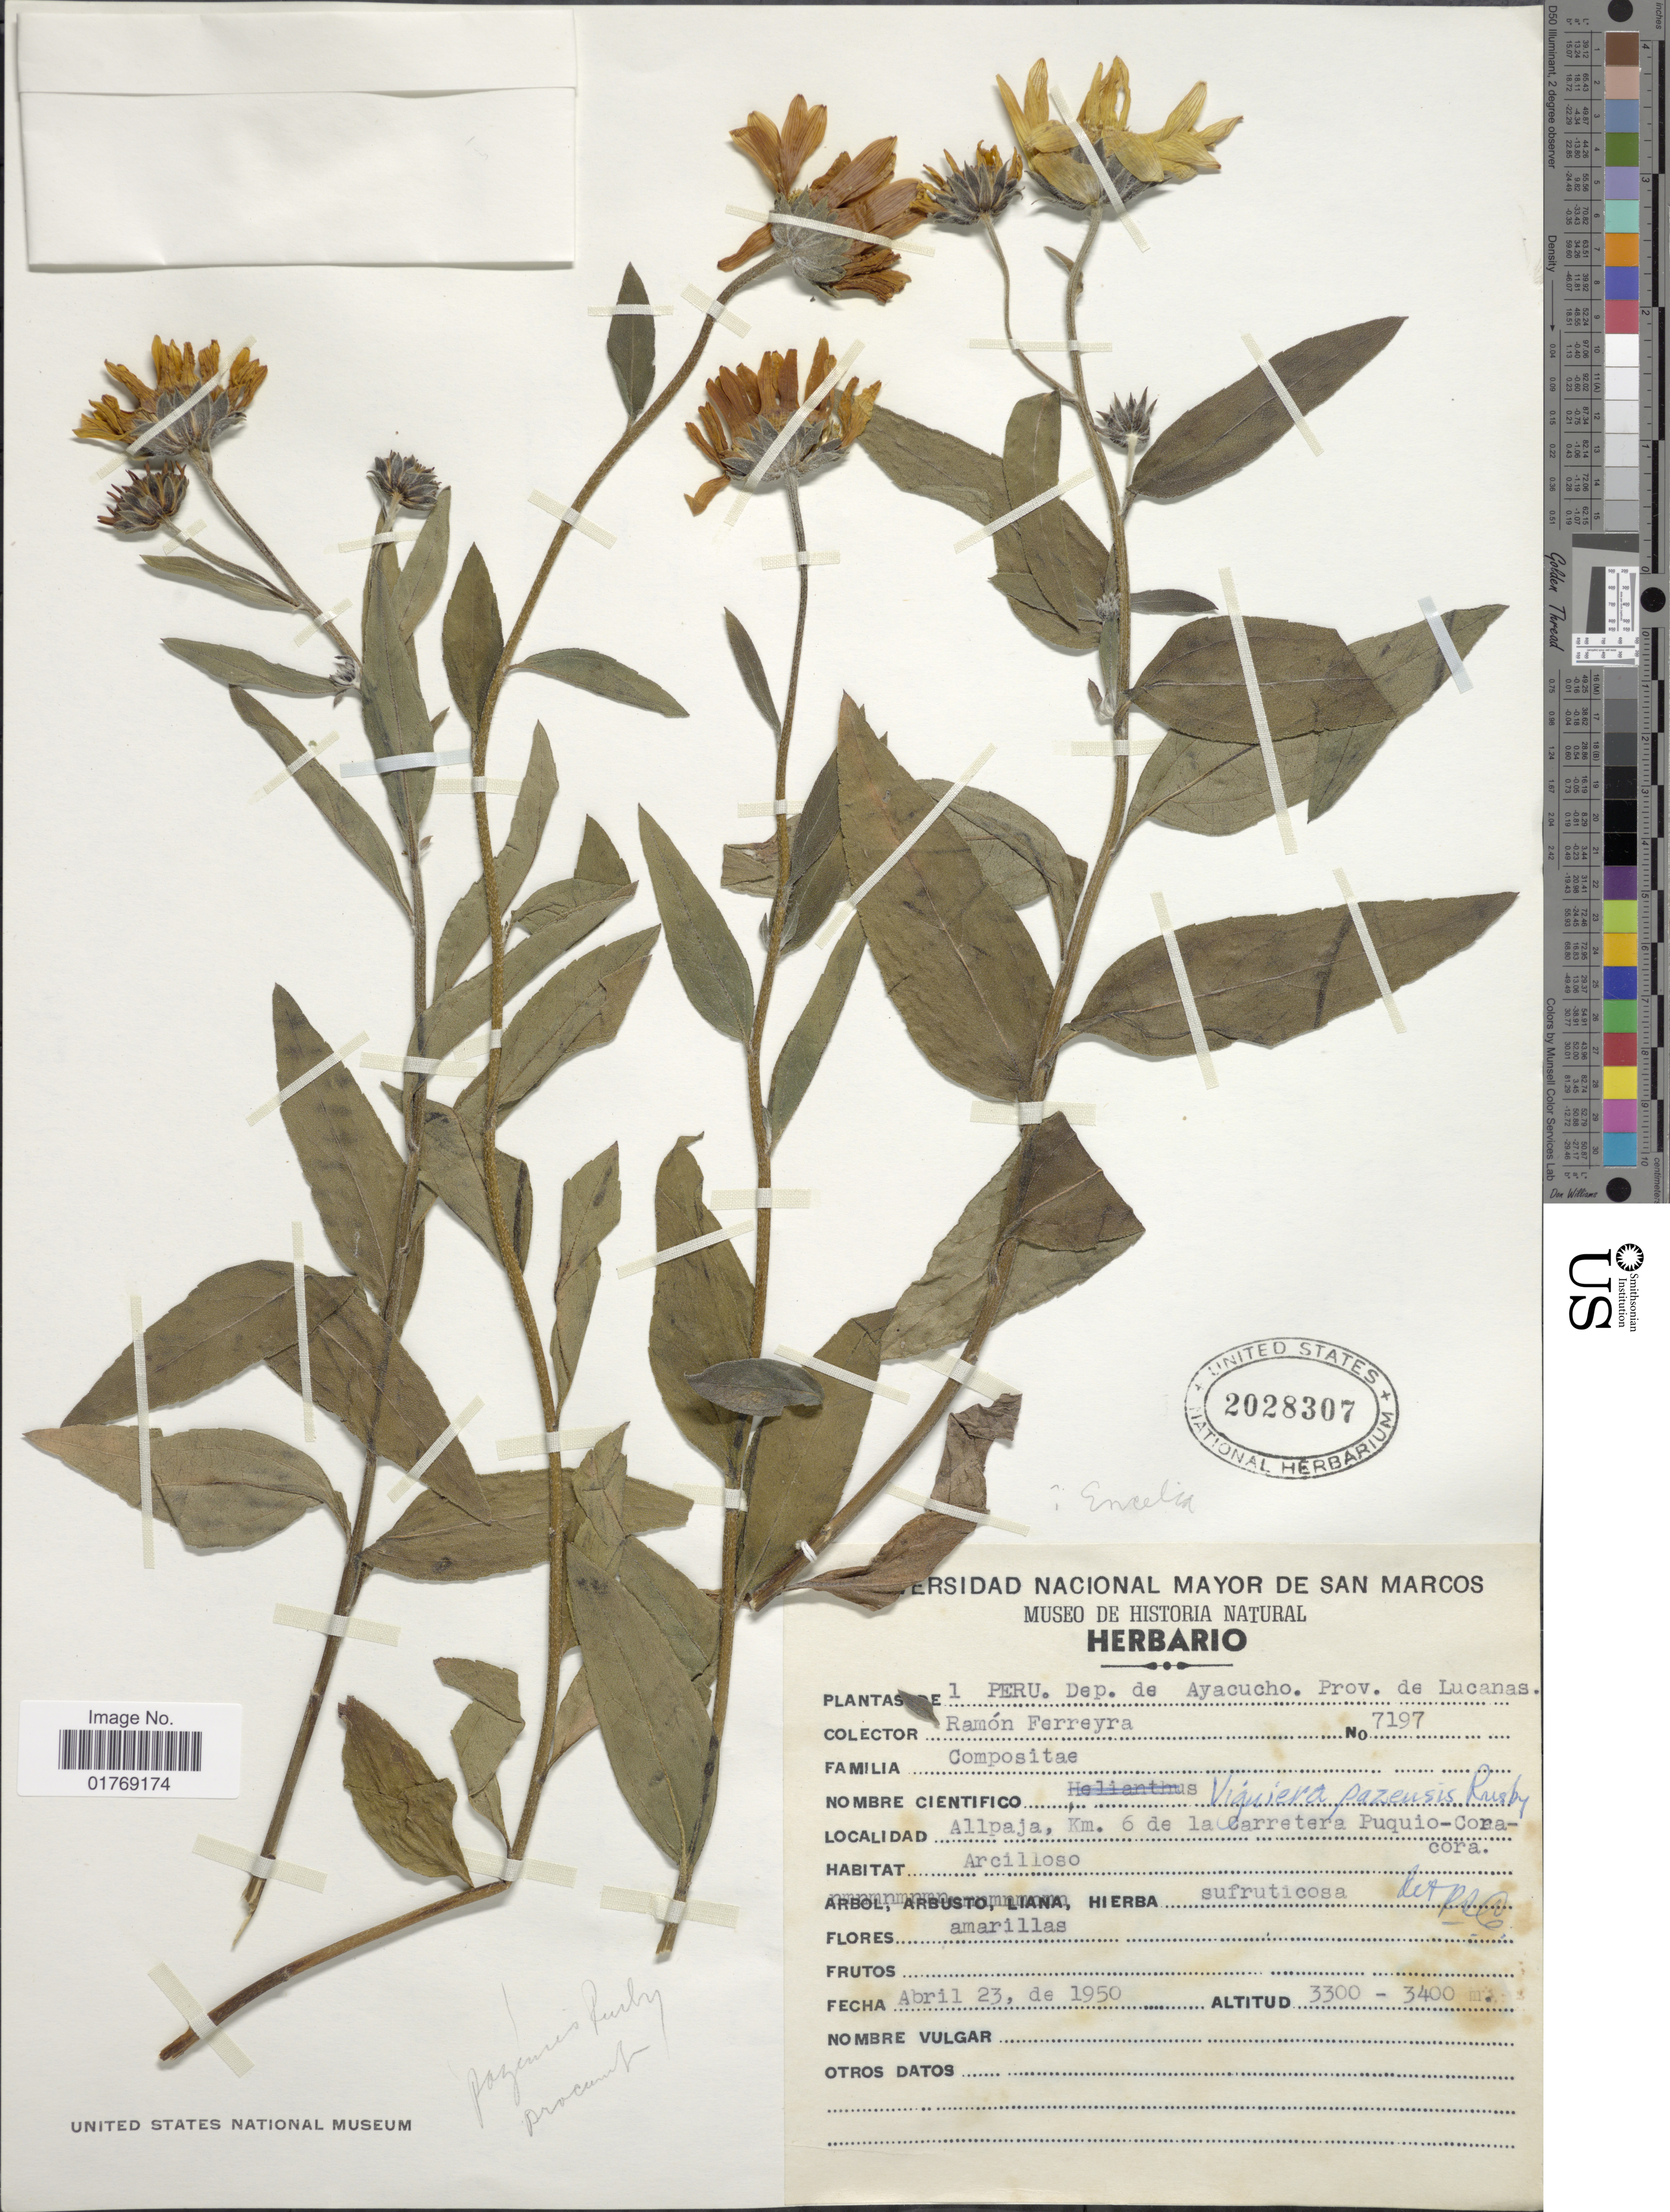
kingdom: Plantae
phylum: Tracheophyta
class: Magnoliopsida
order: Asterales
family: Asteraceae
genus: Viguiera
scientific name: Viguiera truxillensis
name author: (Kunth) Blake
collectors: R. A. Ferreyra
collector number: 7197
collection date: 1950-04-23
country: Peru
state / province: Ayacucho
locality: Peru. Dep. de Ayacucho. Prov. de Lucanas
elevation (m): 3300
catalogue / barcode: US 2028307